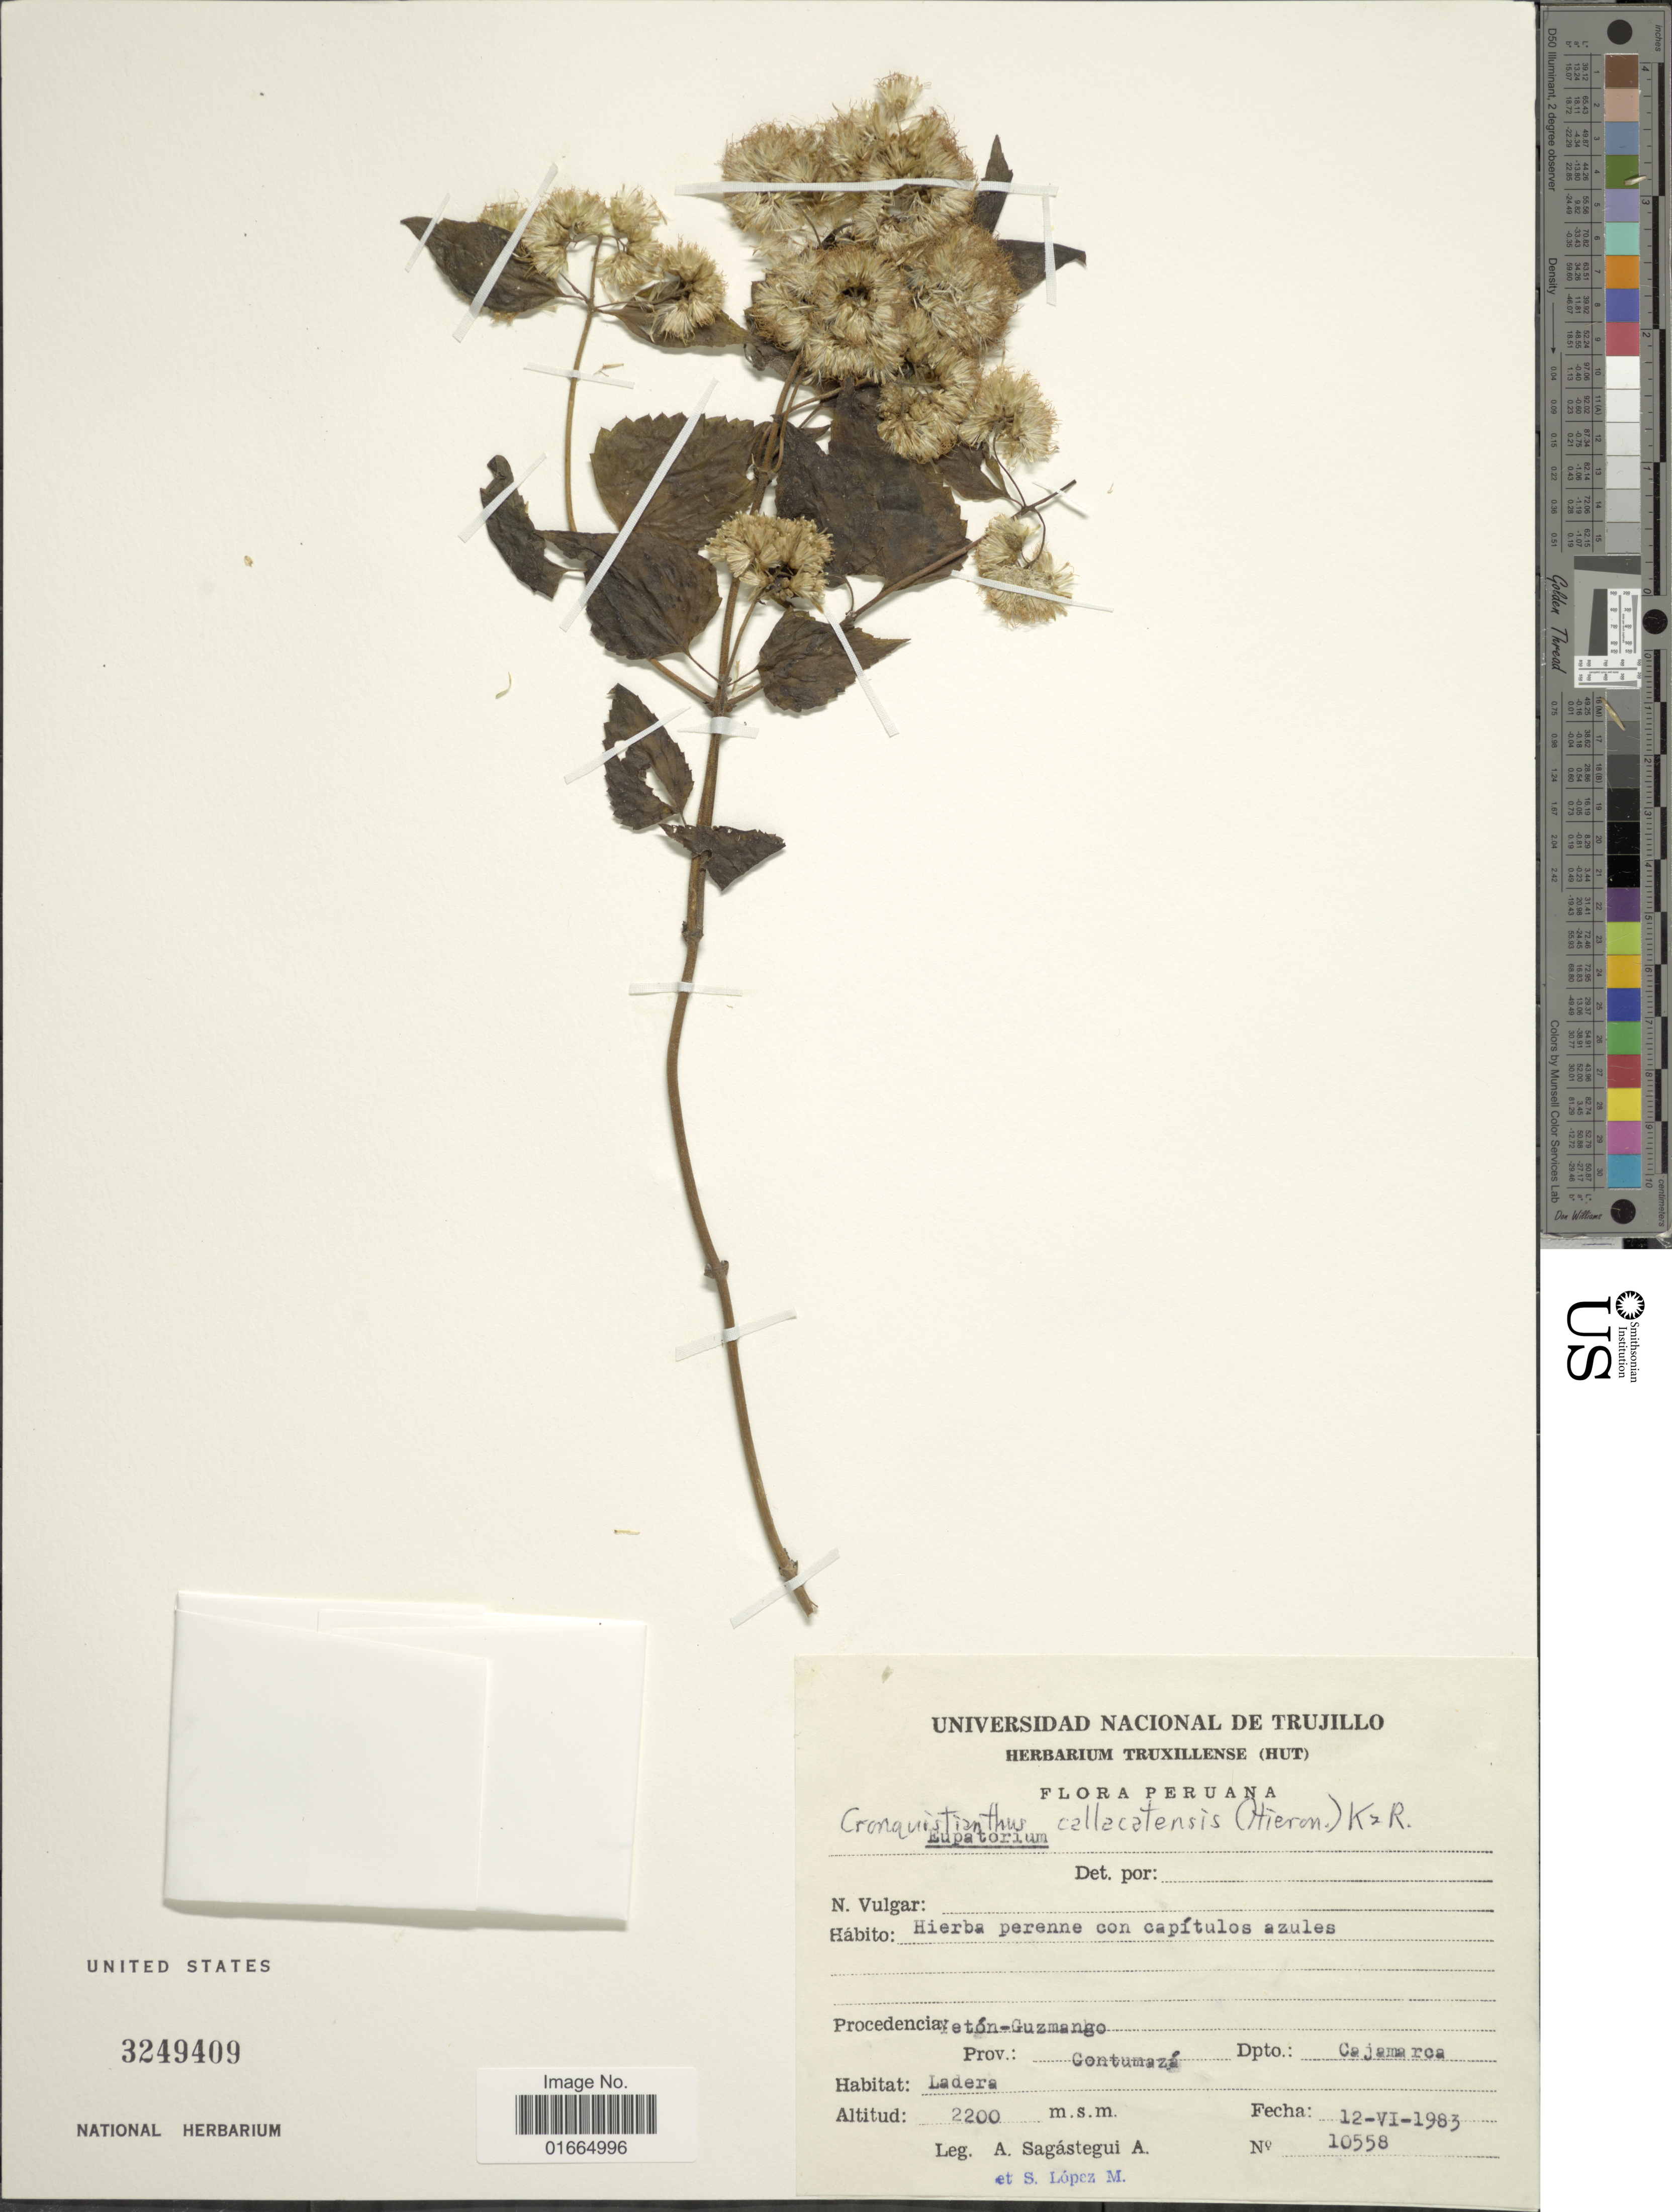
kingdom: Plantae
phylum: Tracheophyta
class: Magnoliopsida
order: Asterales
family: Asteraceae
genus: Cronquistianthus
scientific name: Cronquistianthus callacatensis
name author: (Hieron.) R.M. King & H. Rob.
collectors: A. Sagástegui A. & S. Lopez M.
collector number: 10558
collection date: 1983-06-12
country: Peru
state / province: Cajamarca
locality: Yetón-Guzmango. Prov.: Contumazá. Dpto.: Cajamarca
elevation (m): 2200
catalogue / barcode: US 3249409